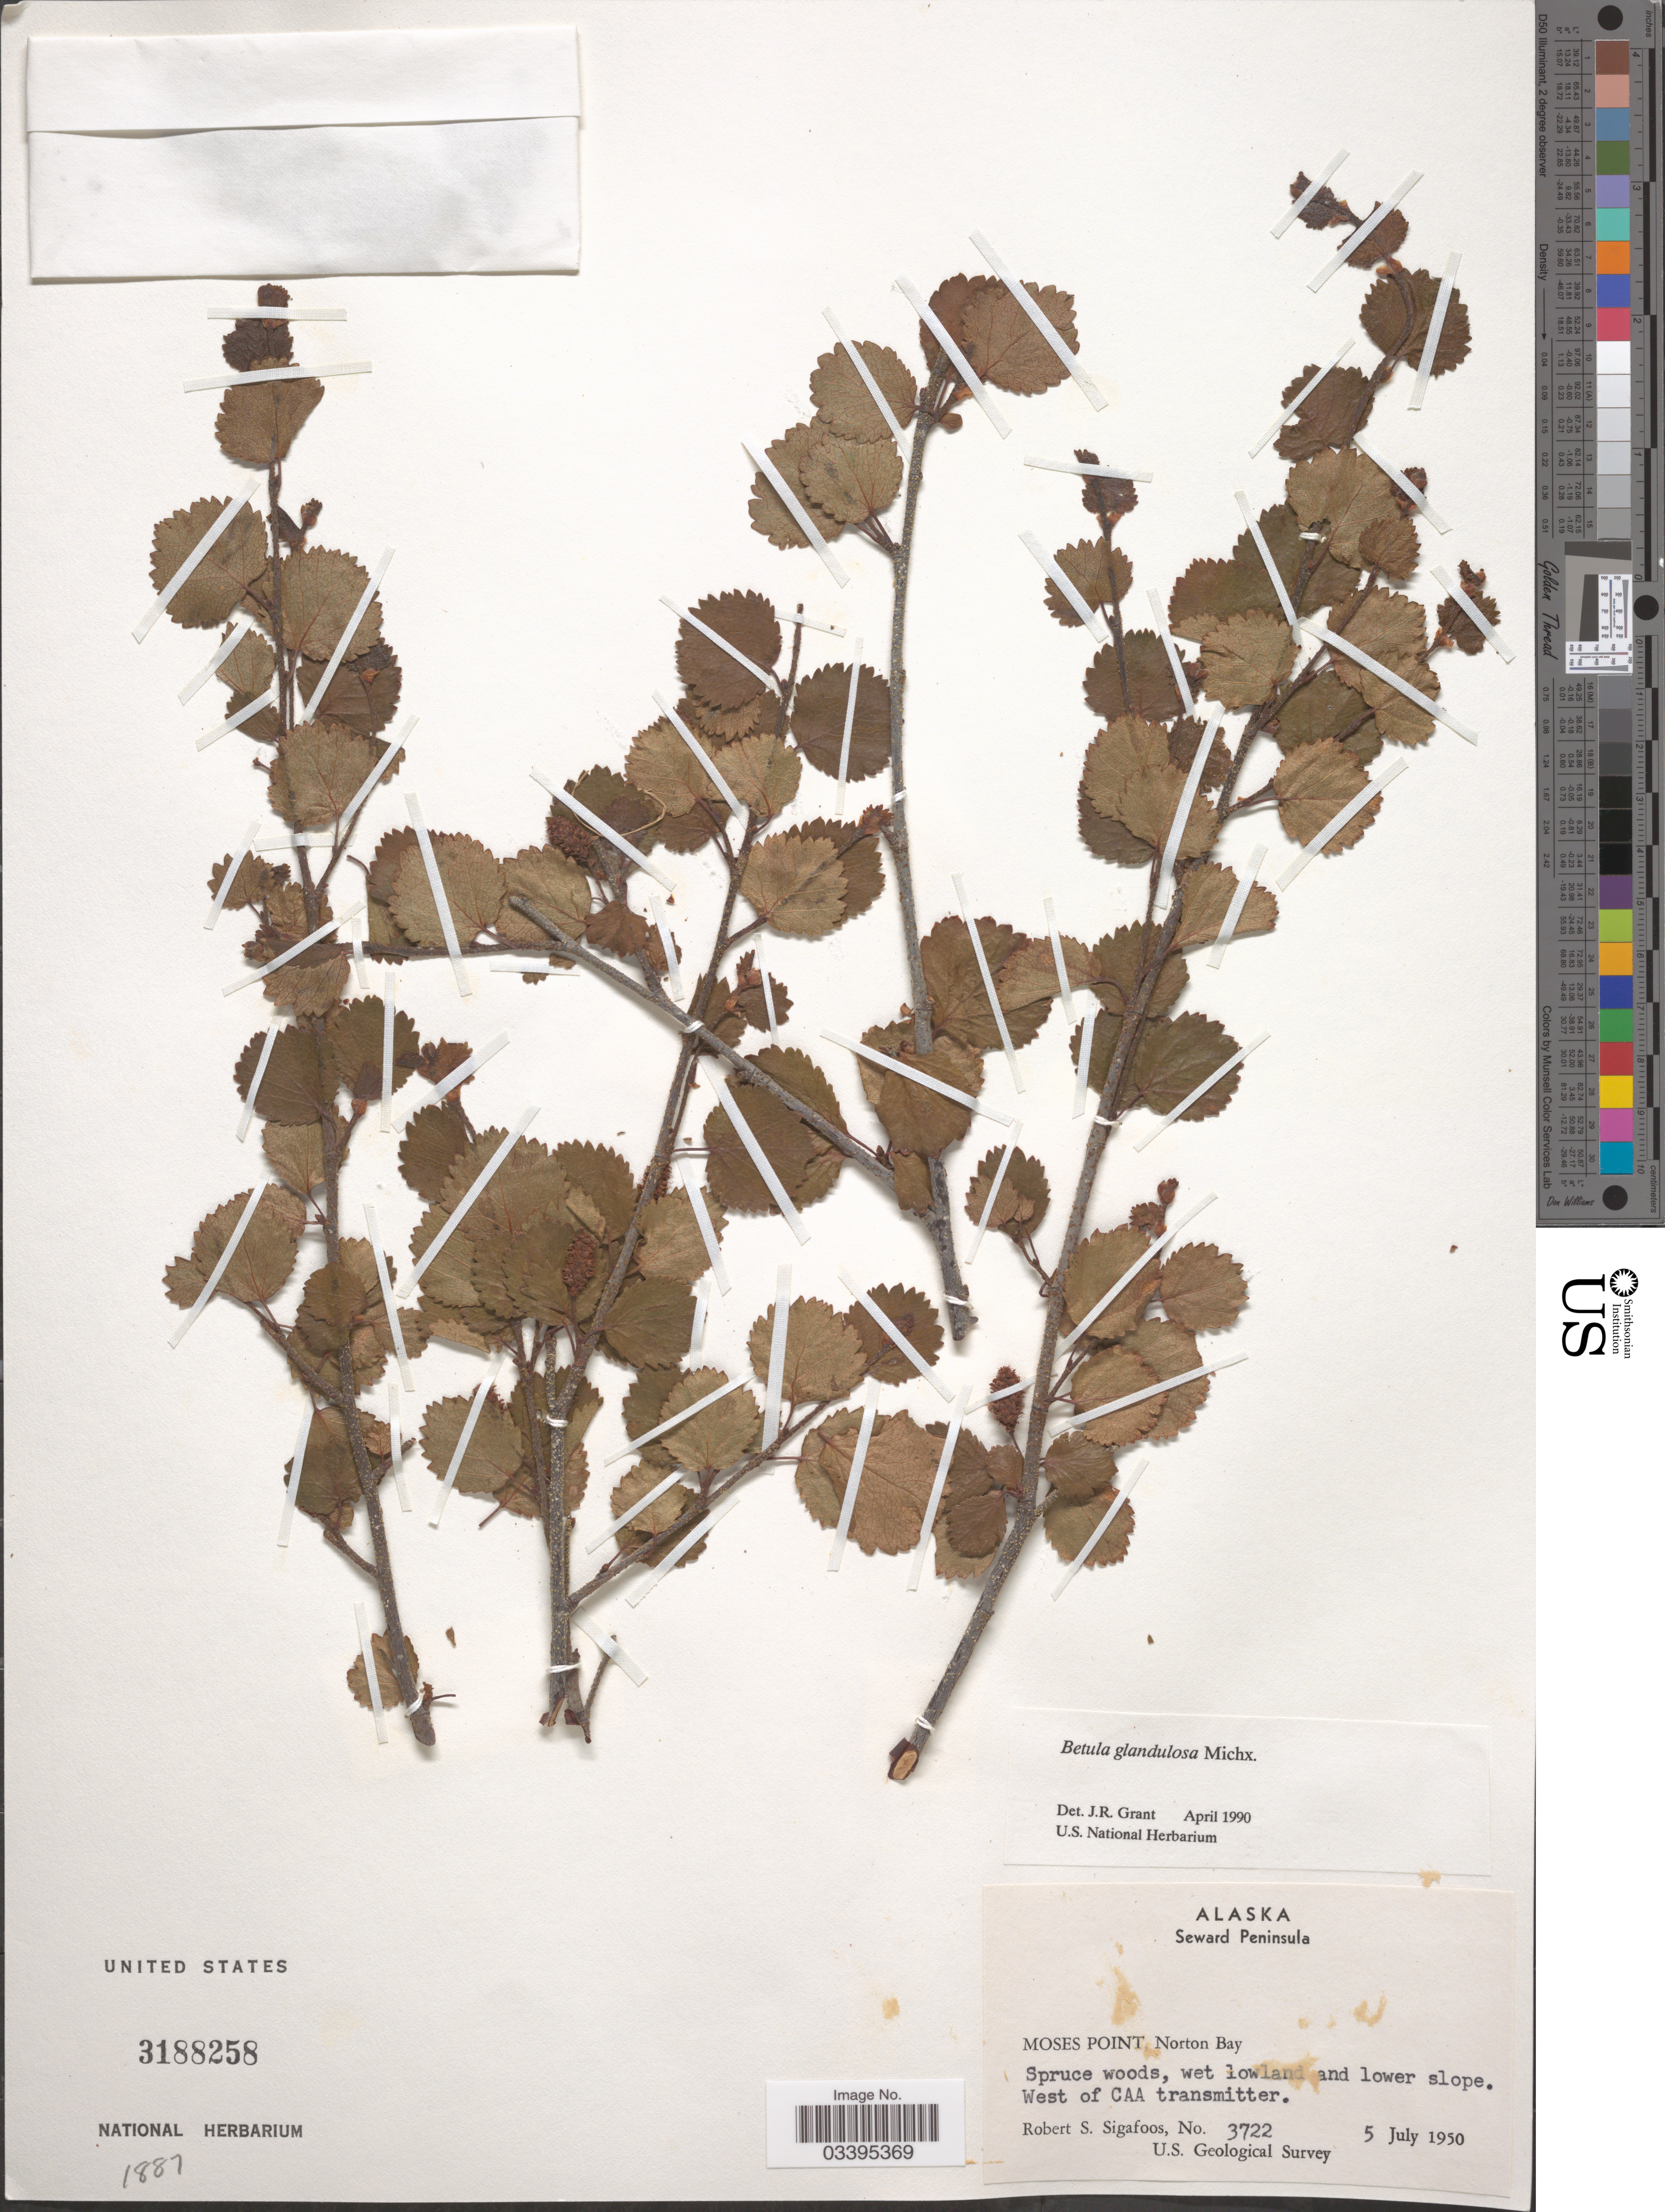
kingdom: Plantae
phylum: Tracheophyta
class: Magnoliopsida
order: Fagales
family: Betulaceae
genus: Betula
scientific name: Betula glandulosa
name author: Michx.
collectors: R. Sigafoos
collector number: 3722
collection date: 1950-07-05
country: United States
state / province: Alaska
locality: Seward Peninsula. Moses Point Norton Bay. Spruce woods, wet lowland and lower slope. West of CAA transmitter.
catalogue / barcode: US 3188258